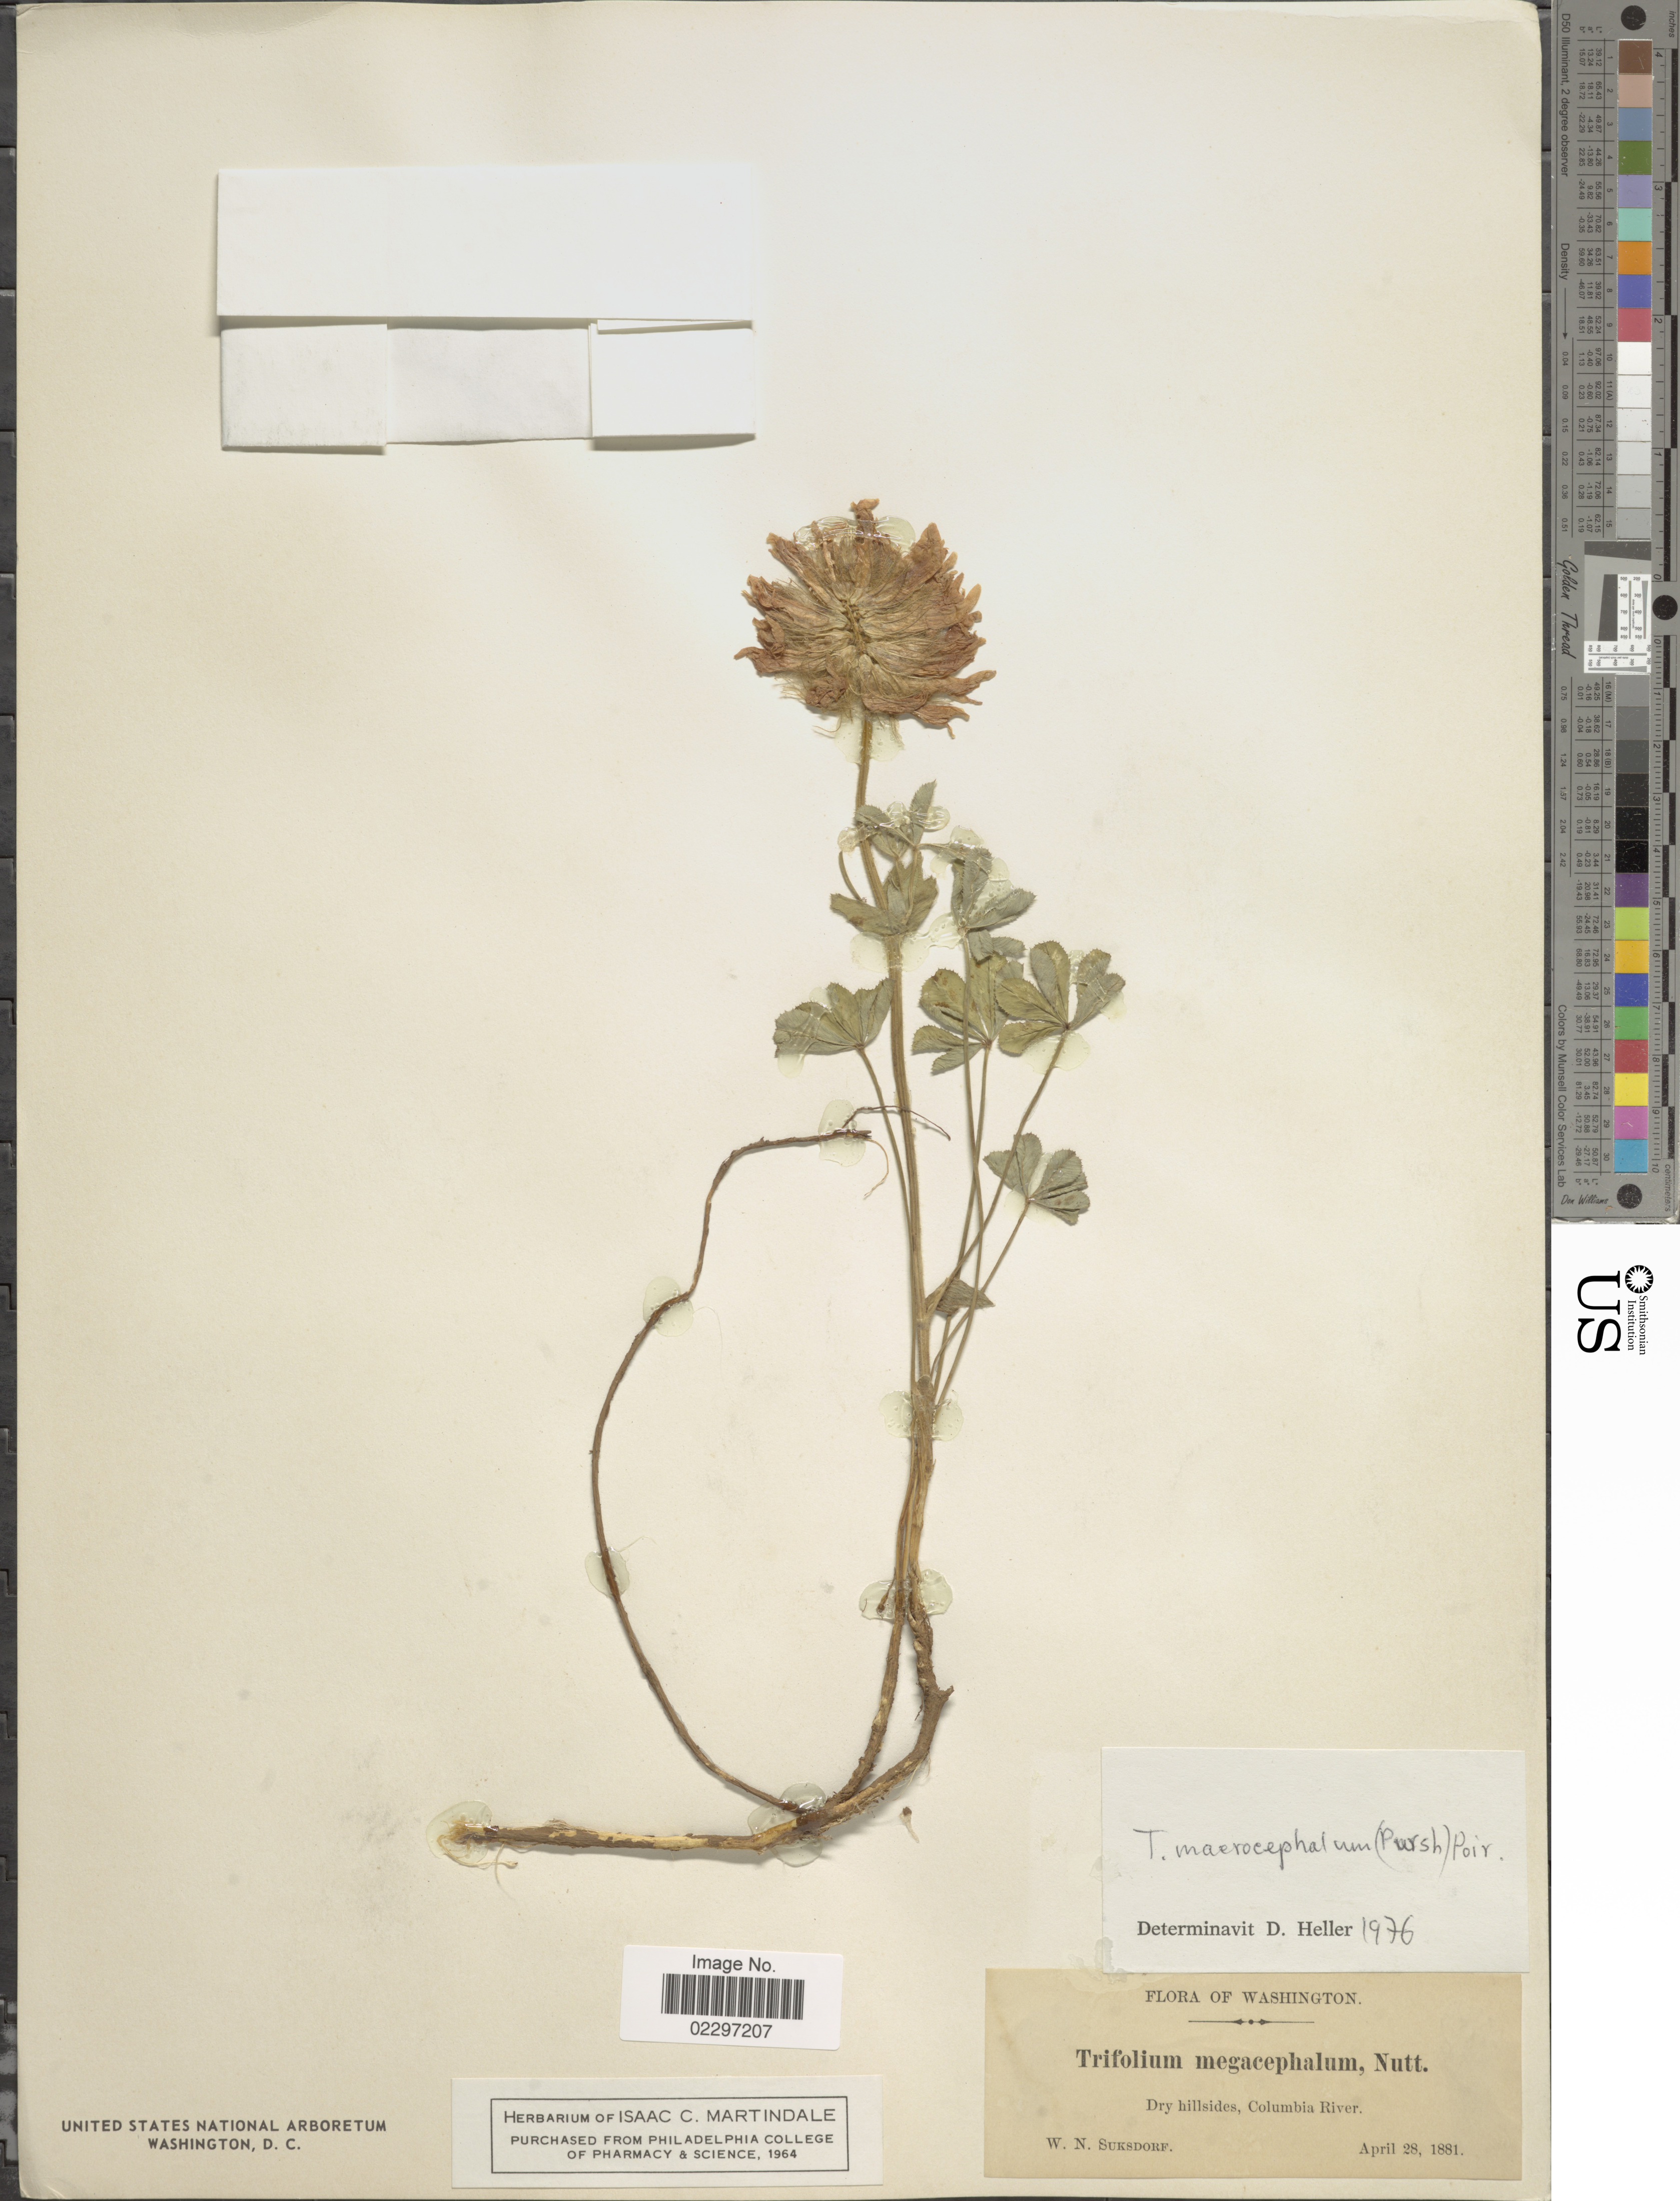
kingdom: Plantae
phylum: Tracheophyta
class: Magnoliopsida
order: Fabales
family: Fabaceae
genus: Trifolium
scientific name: Trifolium macrocephalum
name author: (Pursh) Poir.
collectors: W. N. Suksdorf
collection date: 1881-04-28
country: United States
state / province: Washington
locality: Dry hillsides, Columbia River